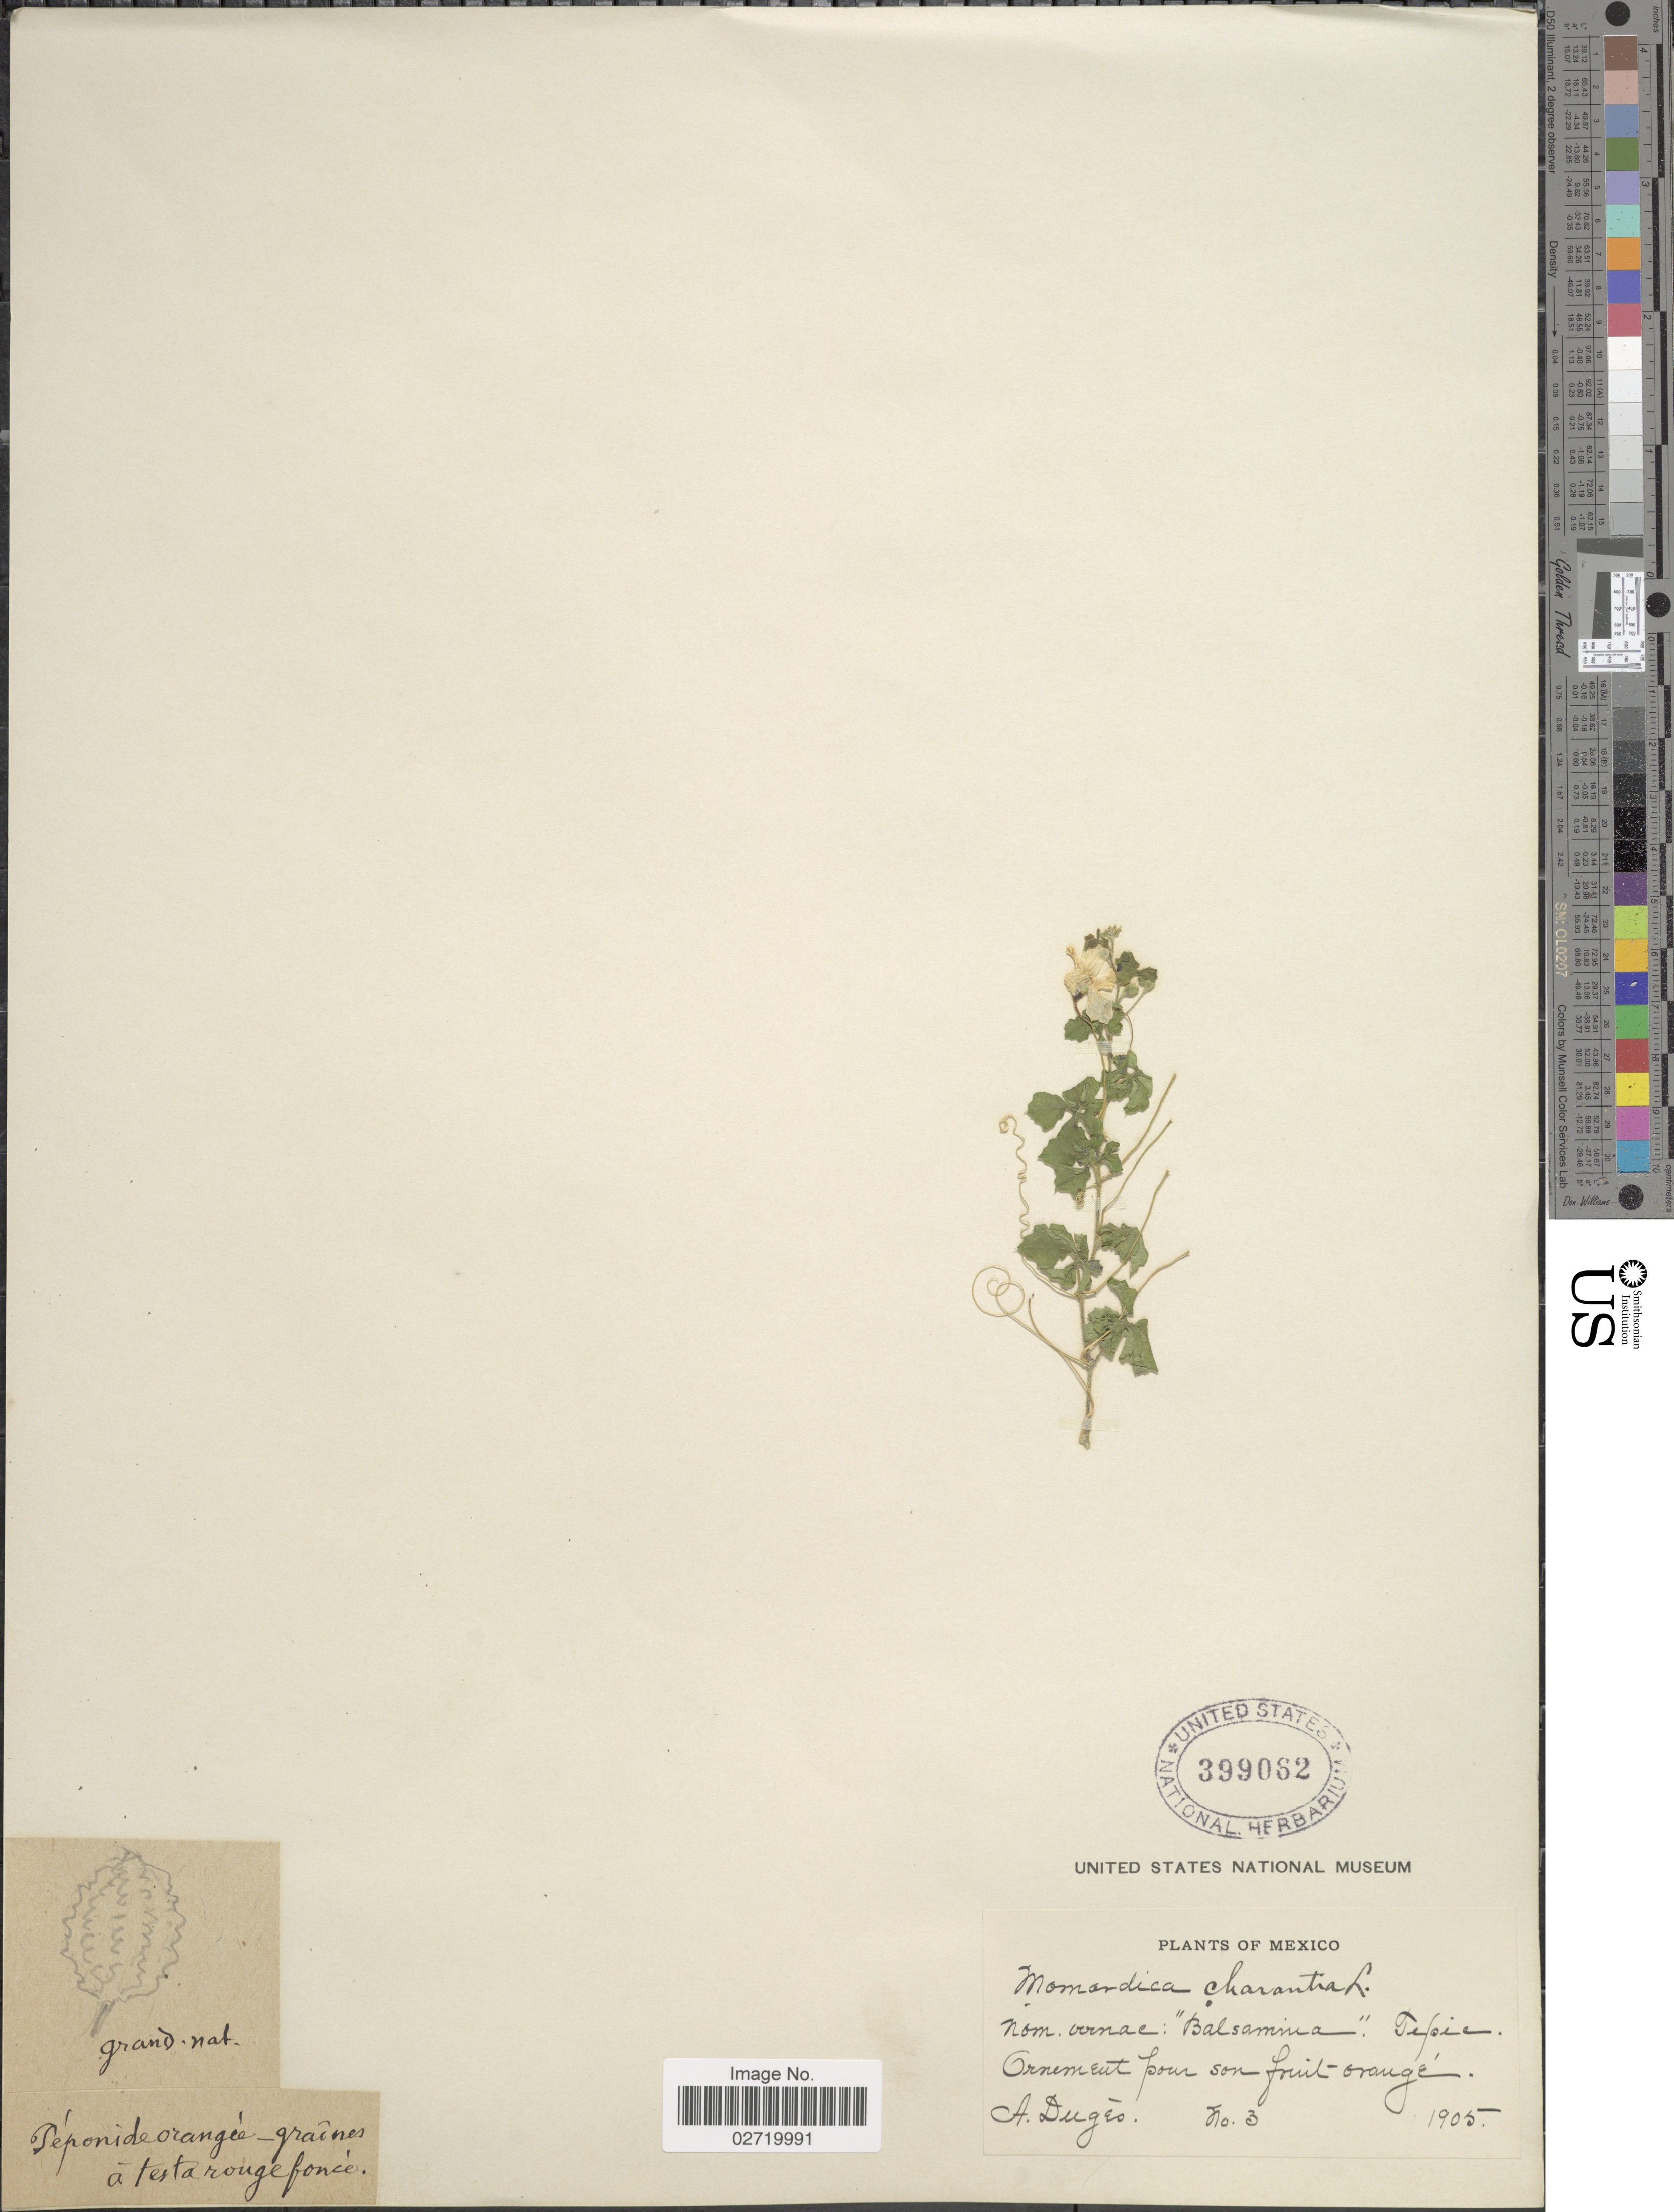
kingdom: Plantae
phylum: Tracheophyta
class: Magnoliopsida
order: Cucurbitales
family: Cucurbitaceae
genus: Momordica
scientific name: Momordica charantia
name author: L.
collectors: A. Duges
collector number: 3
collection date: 1905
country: Mexico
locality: Tepic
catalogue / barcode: US 399062